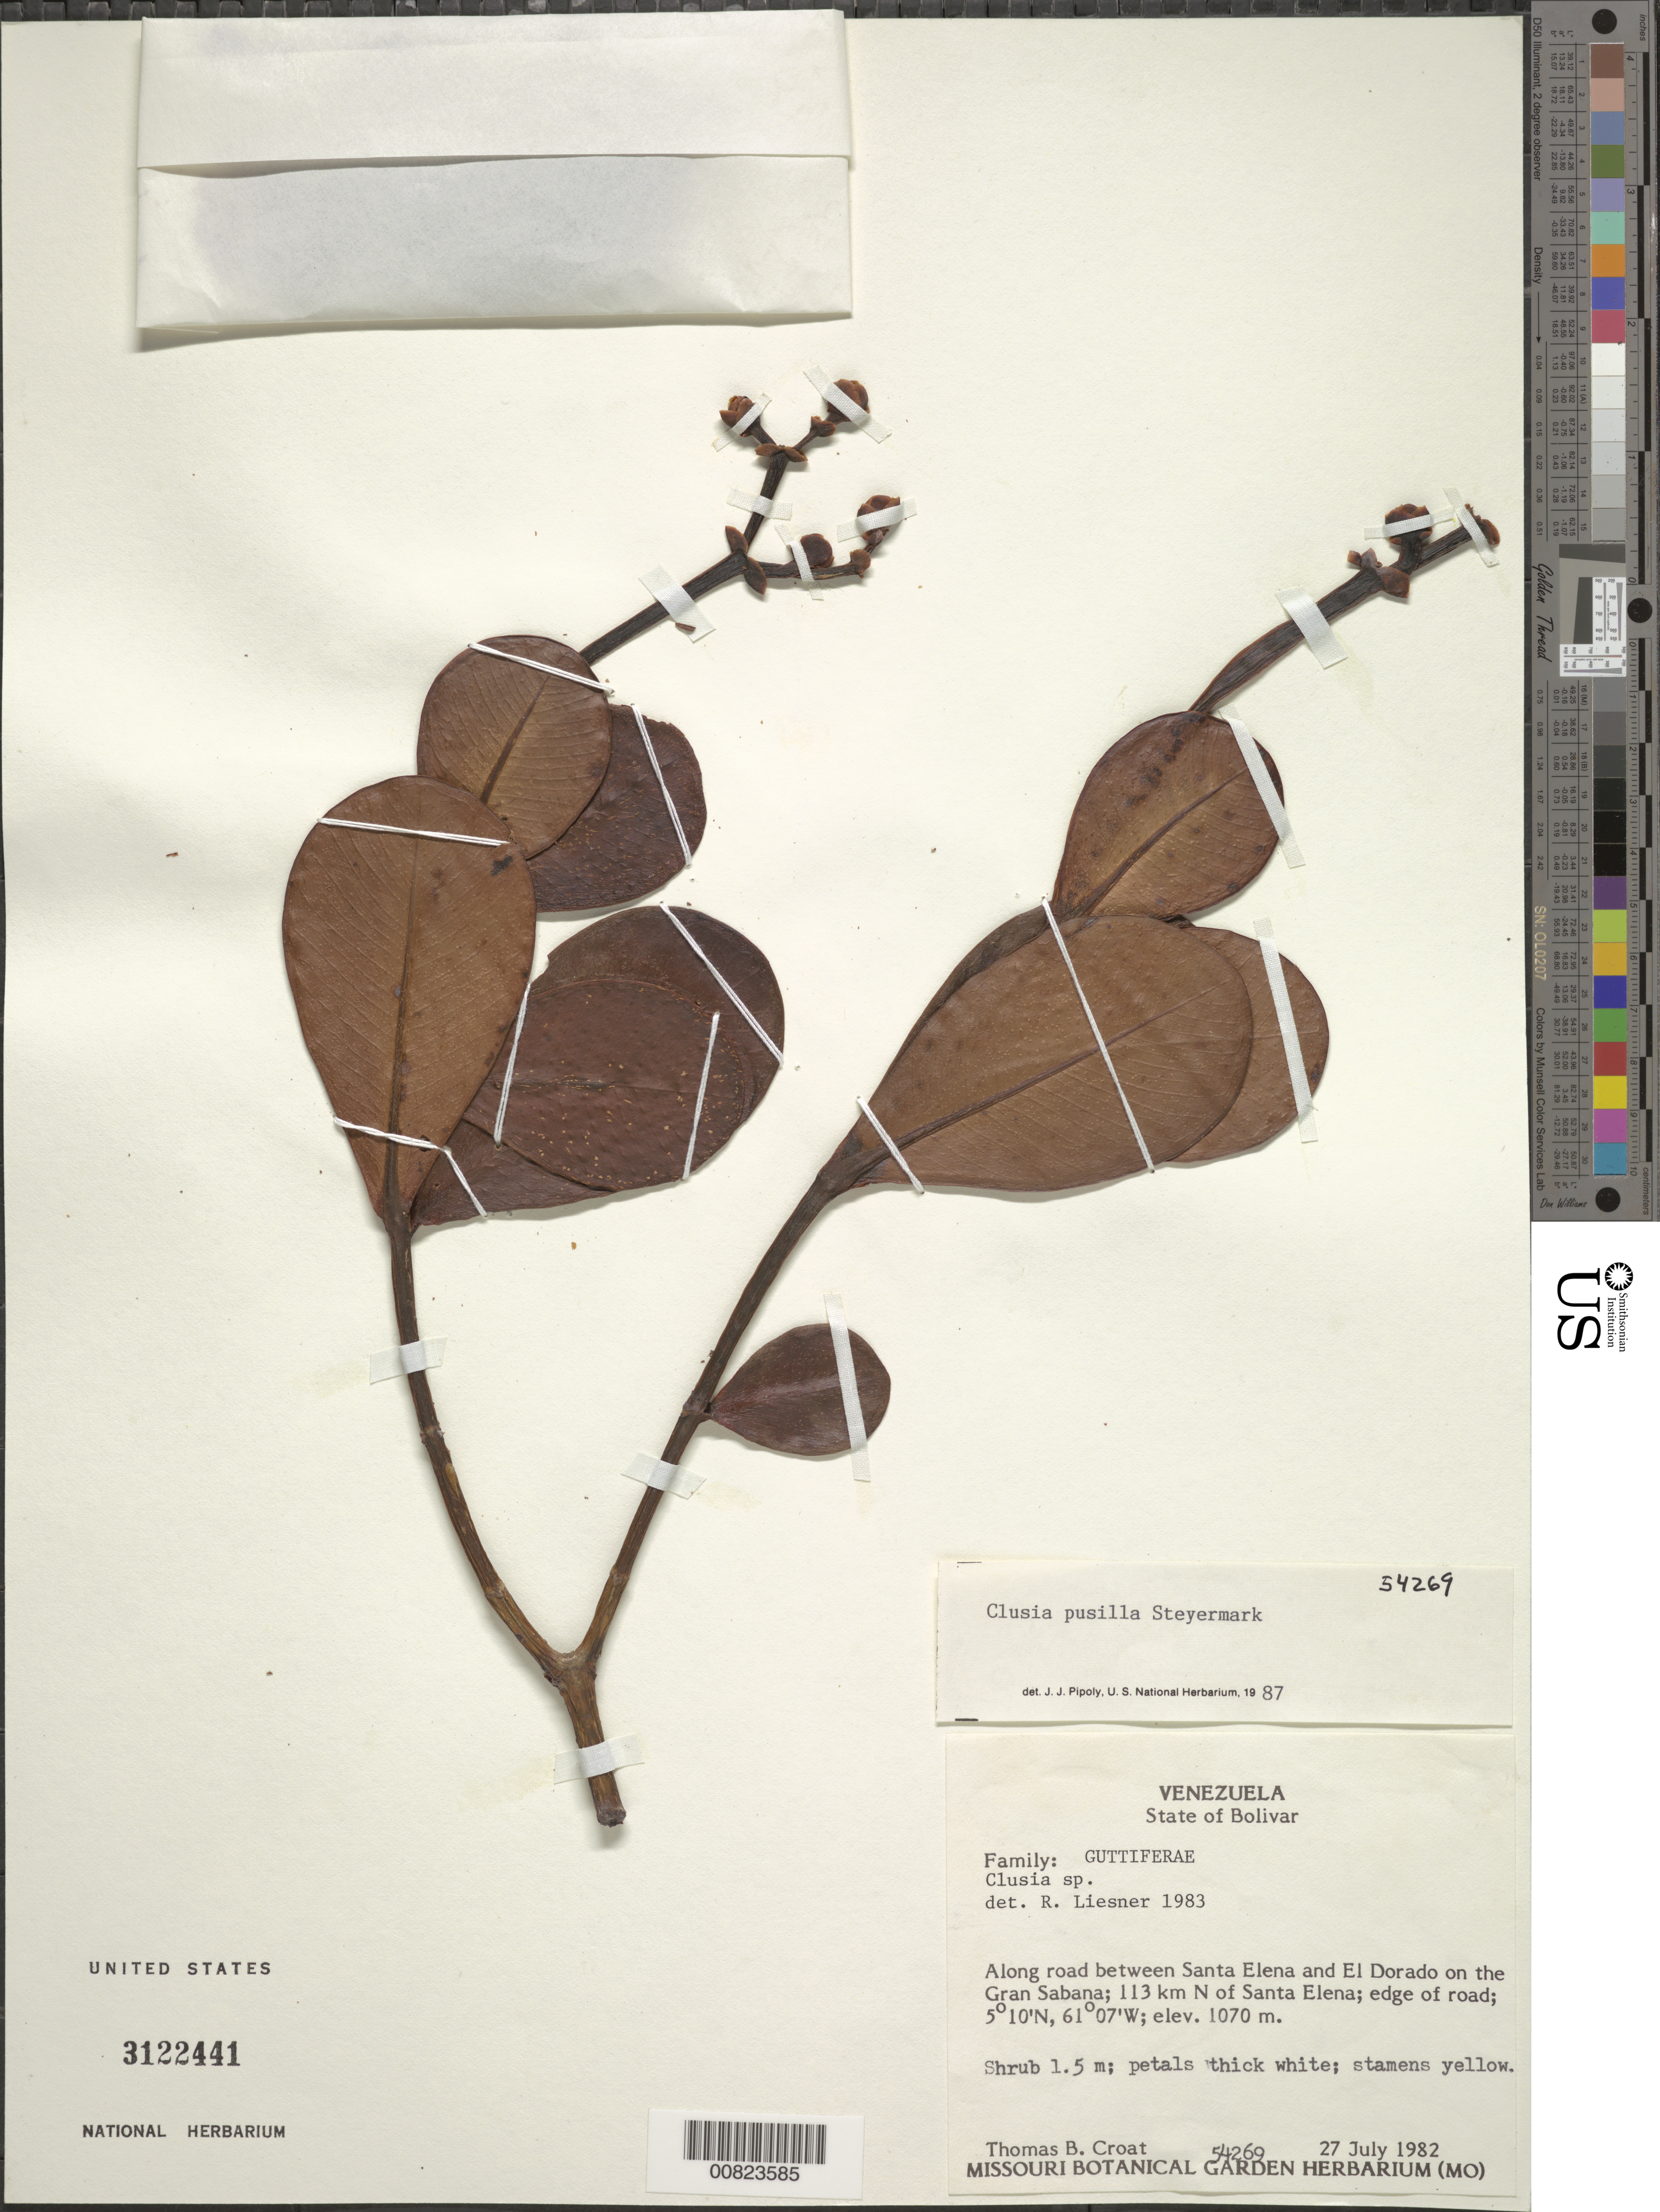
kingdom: Plantae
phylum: Tracheophyta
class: Magnoliopsida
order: Malpighiales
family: Clusiaceae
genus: Clusia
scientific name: Clusia pusilla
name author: Steyerm.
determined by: Pipoly, J. J., III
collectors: T. B. Croat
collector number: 54269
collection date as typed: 27-Jul-82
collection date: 1982-07-27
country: Venezuela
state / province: Bolívar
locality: Santa Elena to El Dorado on the Gran Sabana; 113 km N of Santa Elena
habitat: Roadside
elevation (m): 1070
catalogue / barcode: US 3122441